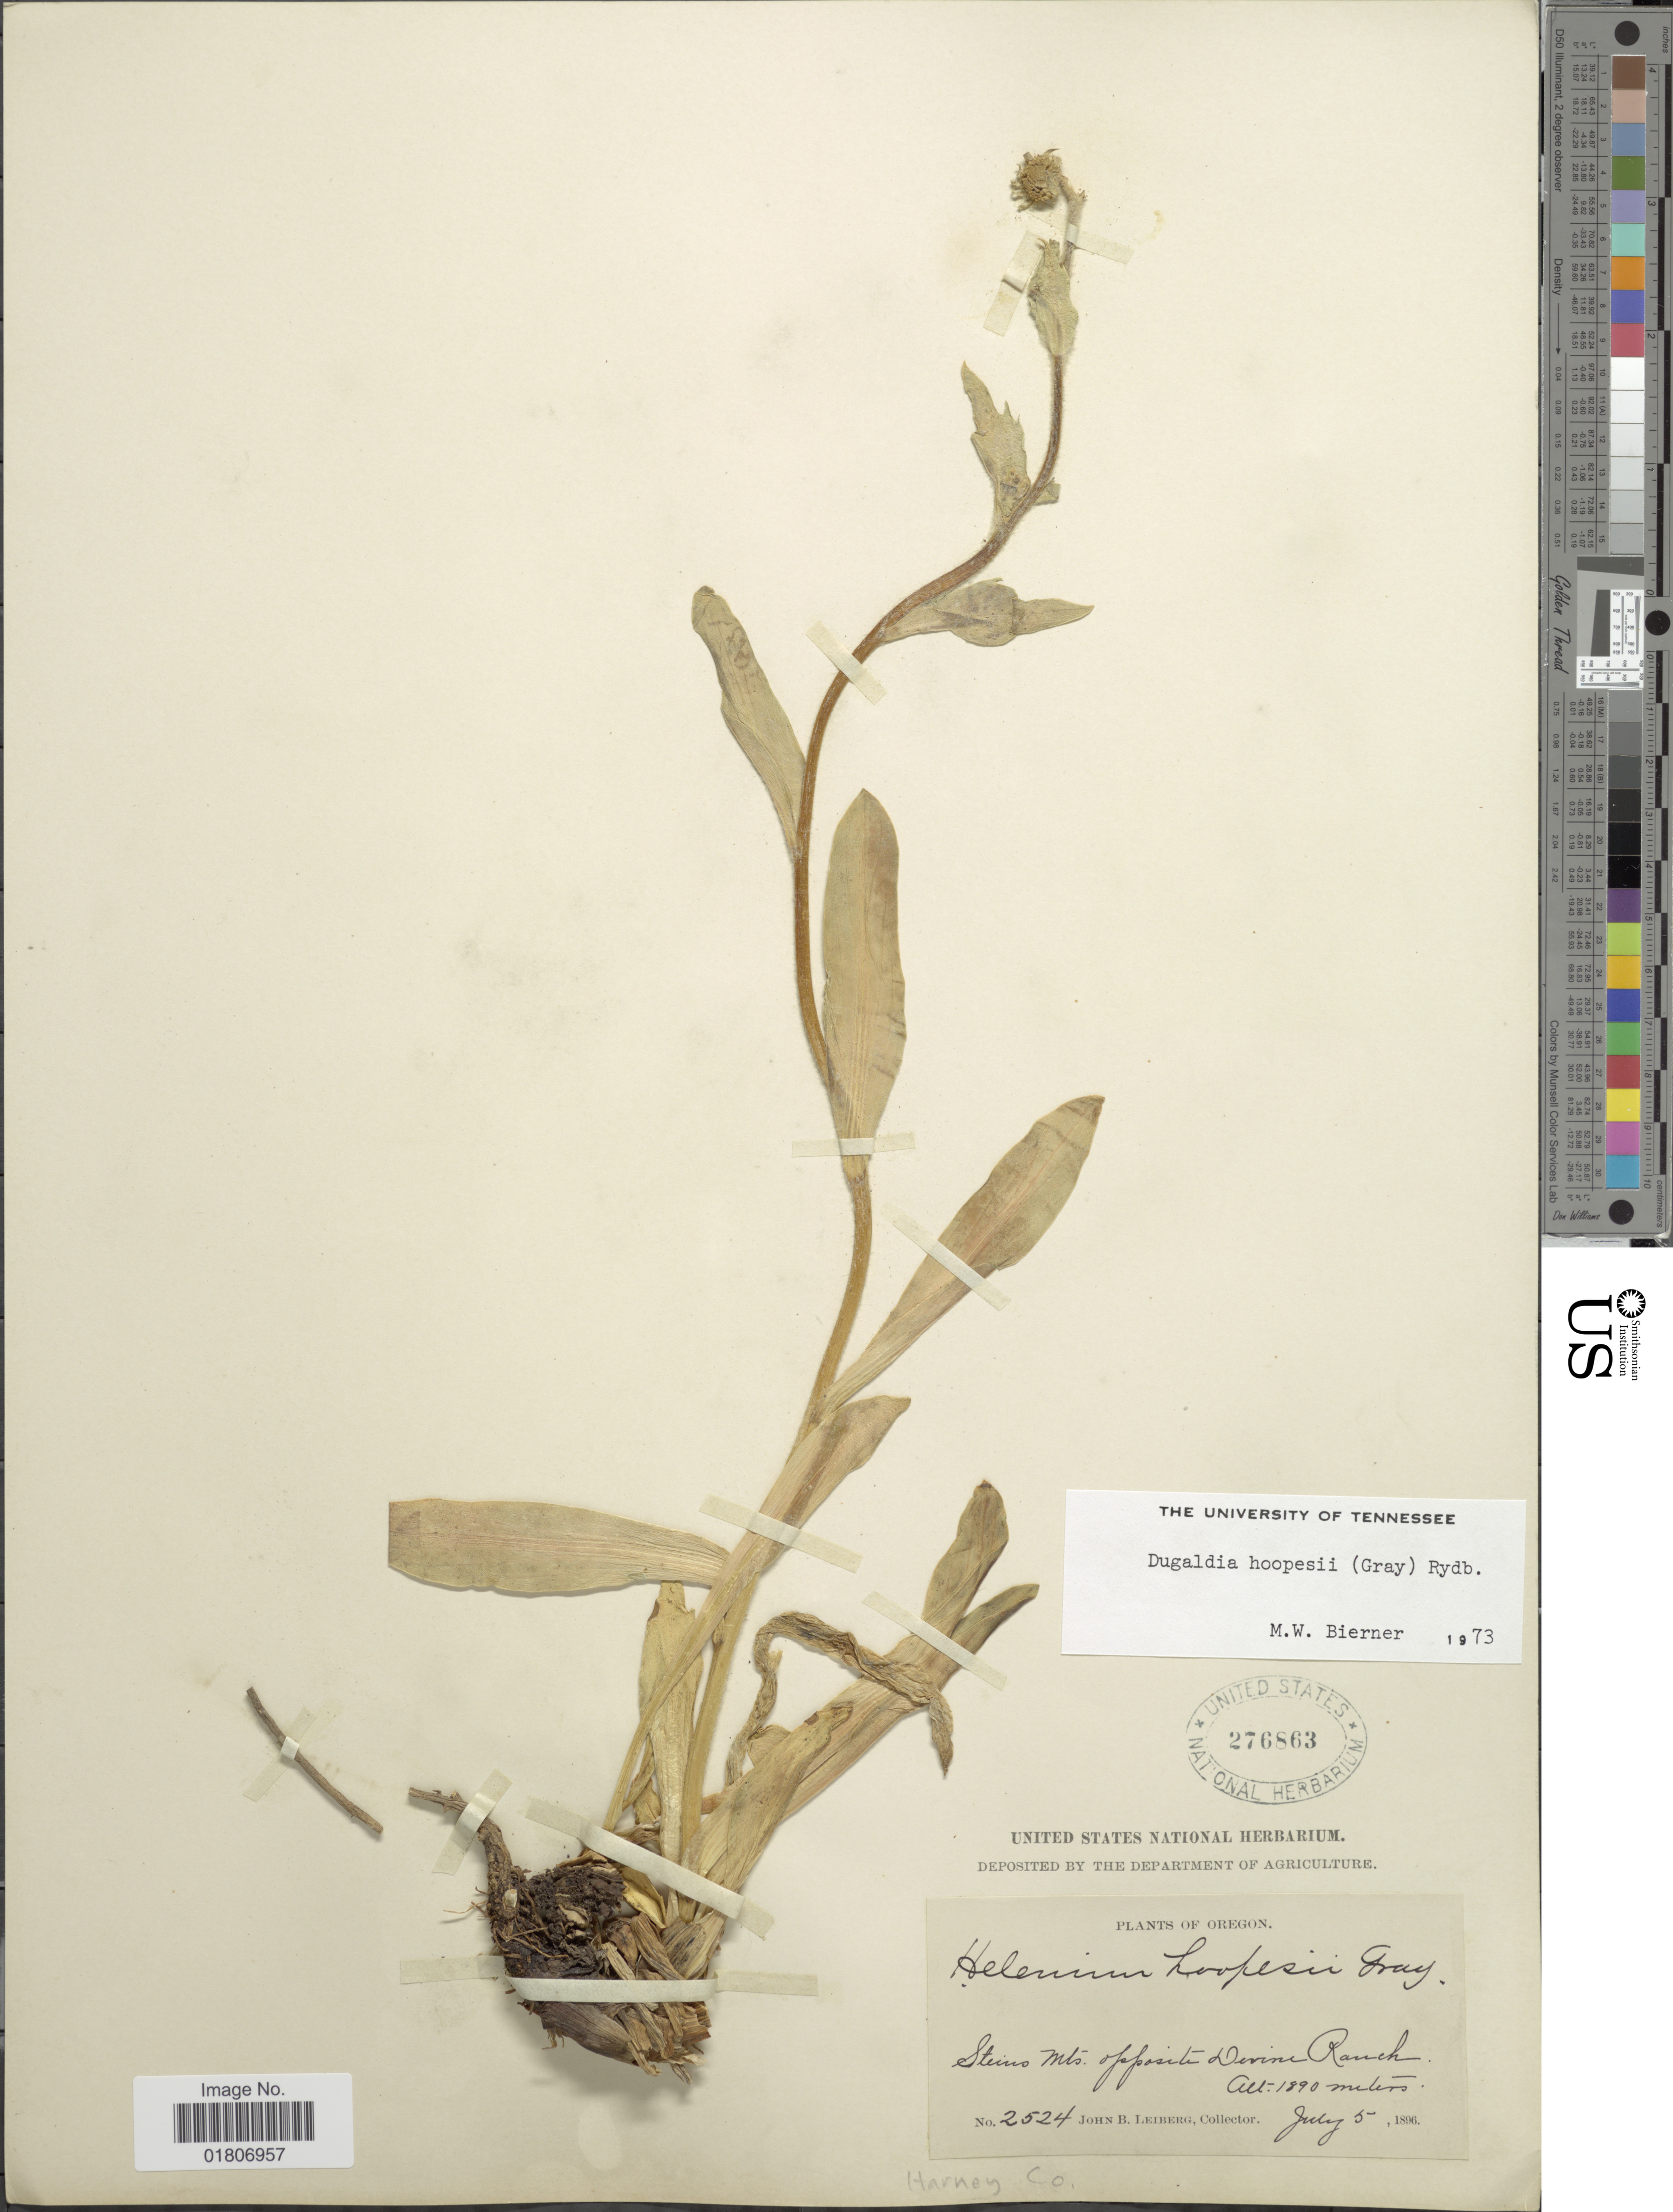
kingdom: Plantae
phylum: Tracheophyta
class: Magnoliopsida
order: Asterales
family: Asteraceae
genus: Dugaldia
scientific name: Dugaldia hoopesii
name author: (A. Gray) Rydb.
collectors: J. Leiberg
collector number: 2524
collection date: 1896-07-05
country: United States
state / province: Oregon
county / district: Harney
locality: Steins Mts. opposite Devine Ranch. Harney Co.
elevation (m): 1890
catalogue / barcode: US 276863